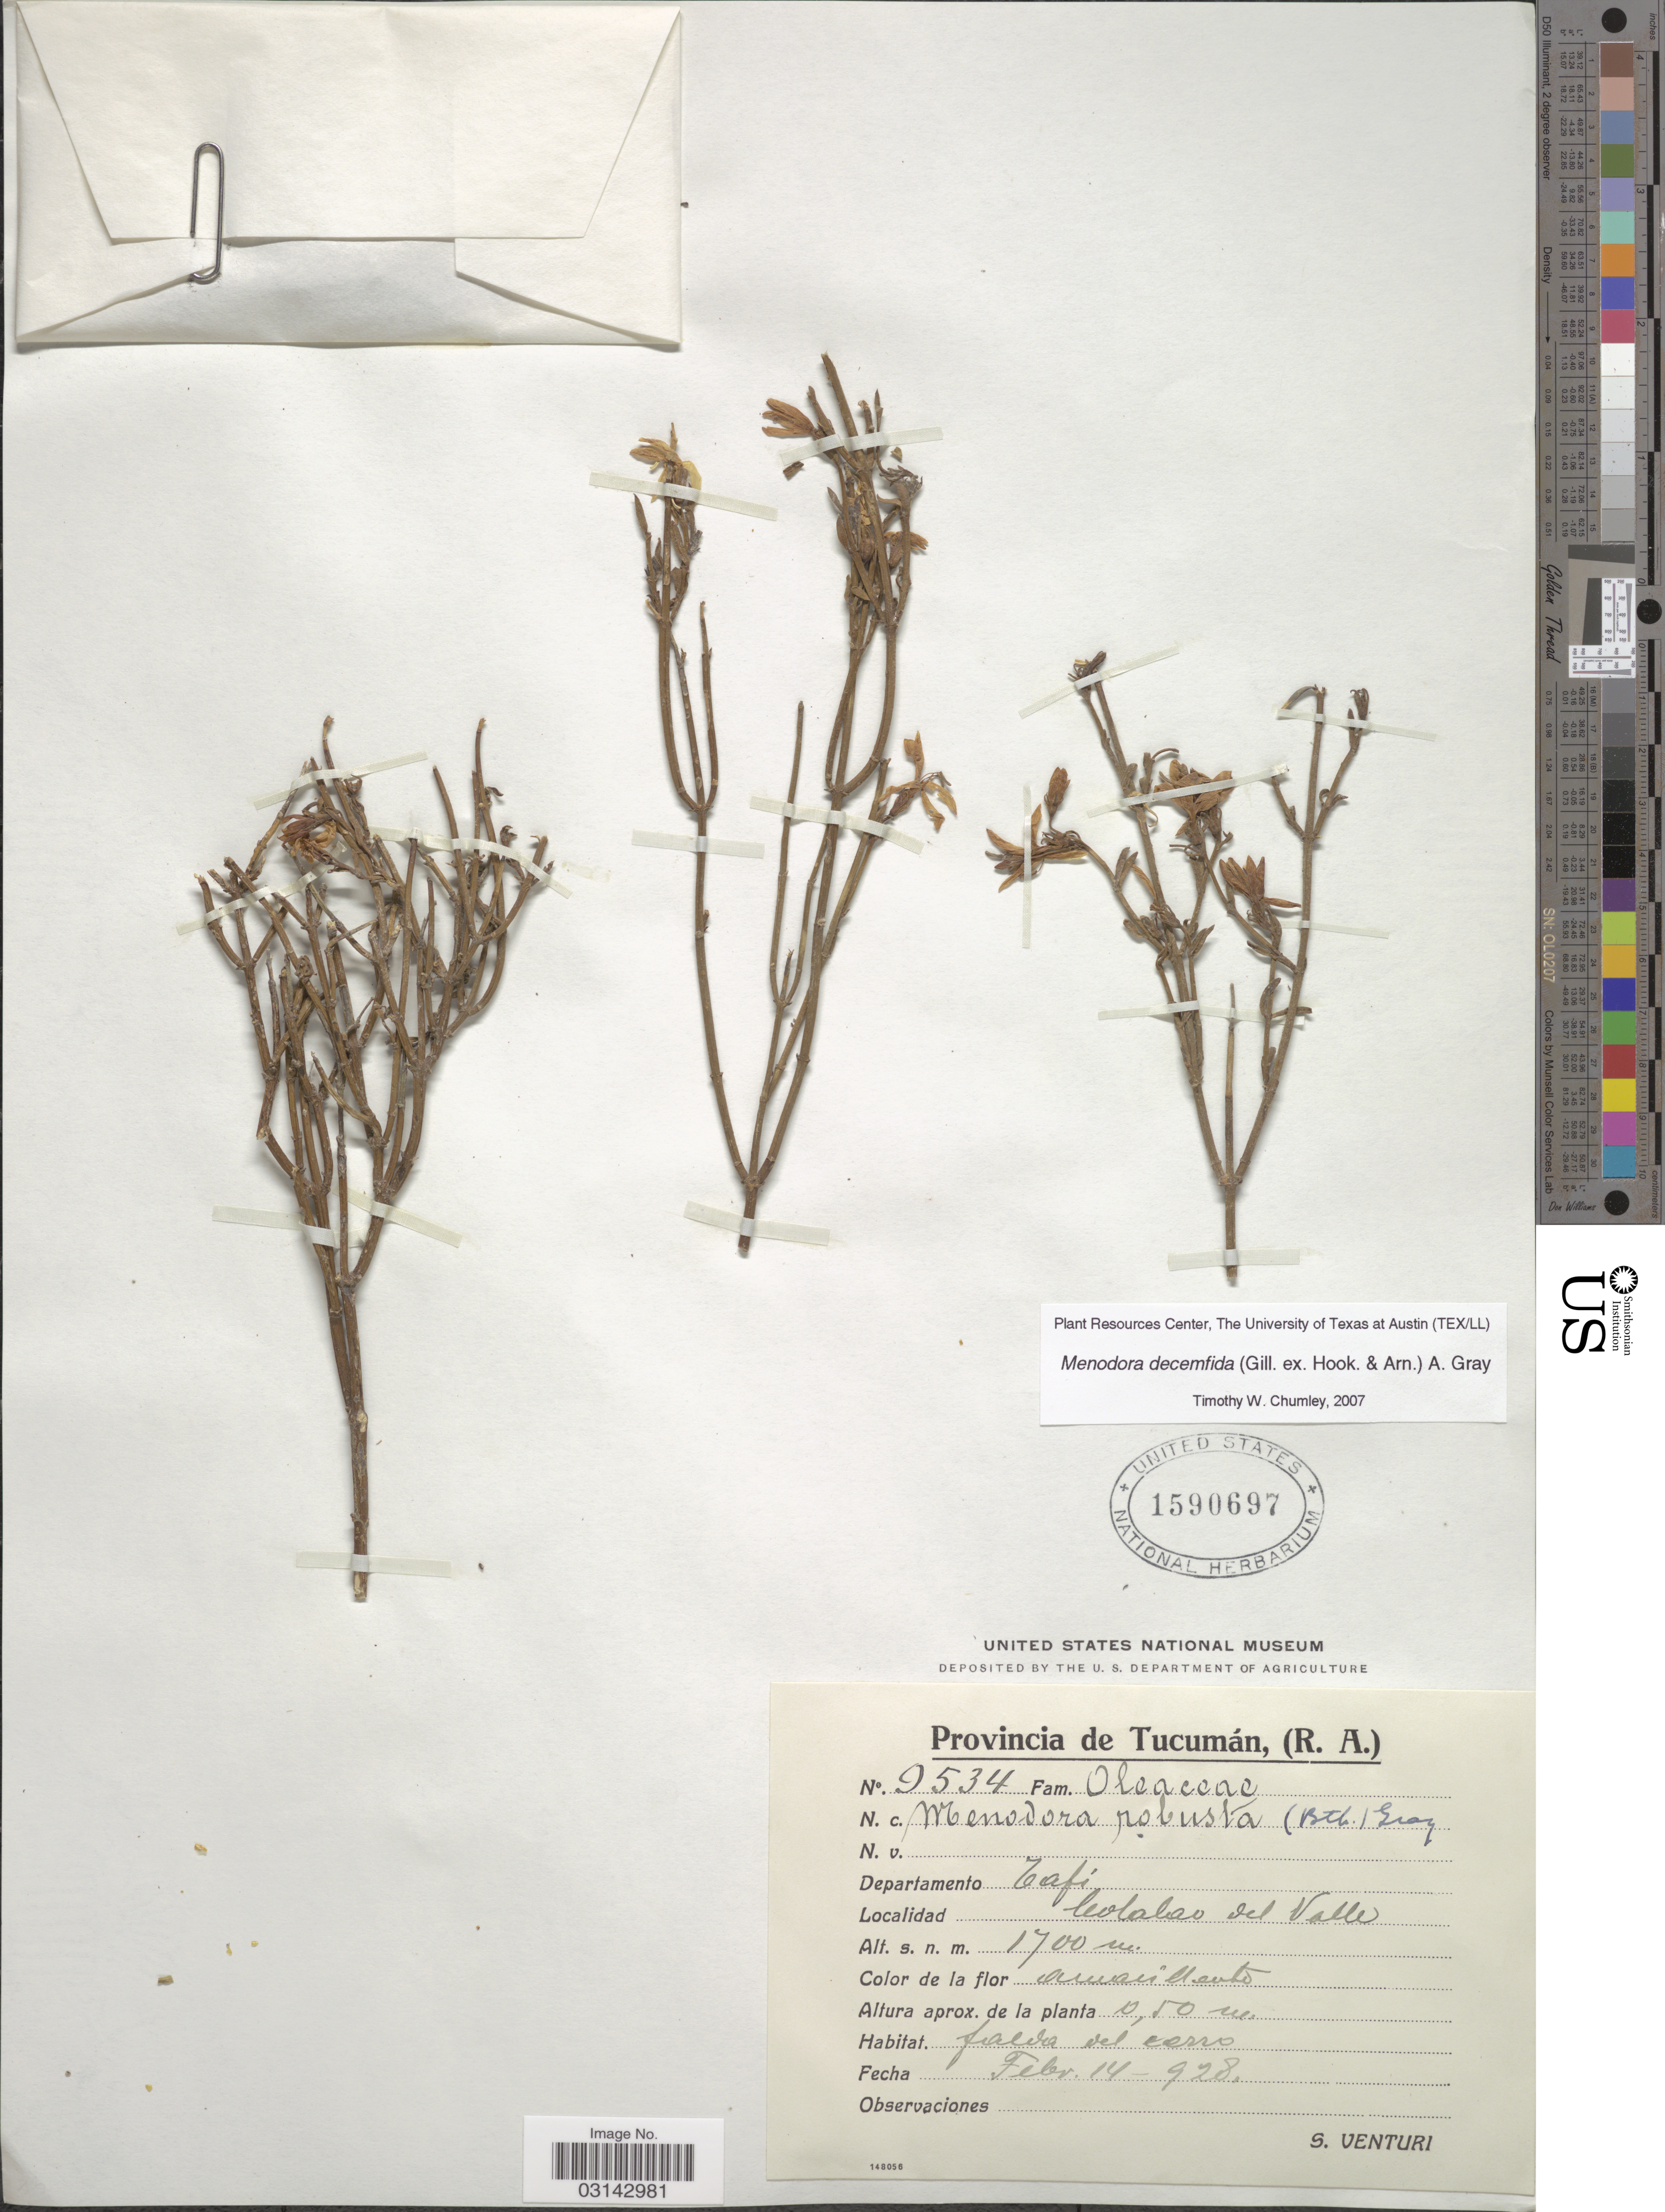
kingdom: Plantae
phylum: Tracheophyta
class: Magnoliopsida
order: Lamiales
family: Oleaceae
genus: Menodora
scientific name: Menodora decemfida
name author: (Gillies ex Hook.) A. Gray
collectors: S. Venturi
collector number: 9534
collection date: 1928-02-14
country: Argentina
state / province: Tucuman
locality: Departamento Tafi. Colalao del Valle.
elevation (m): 1700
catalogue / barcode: US 1590697